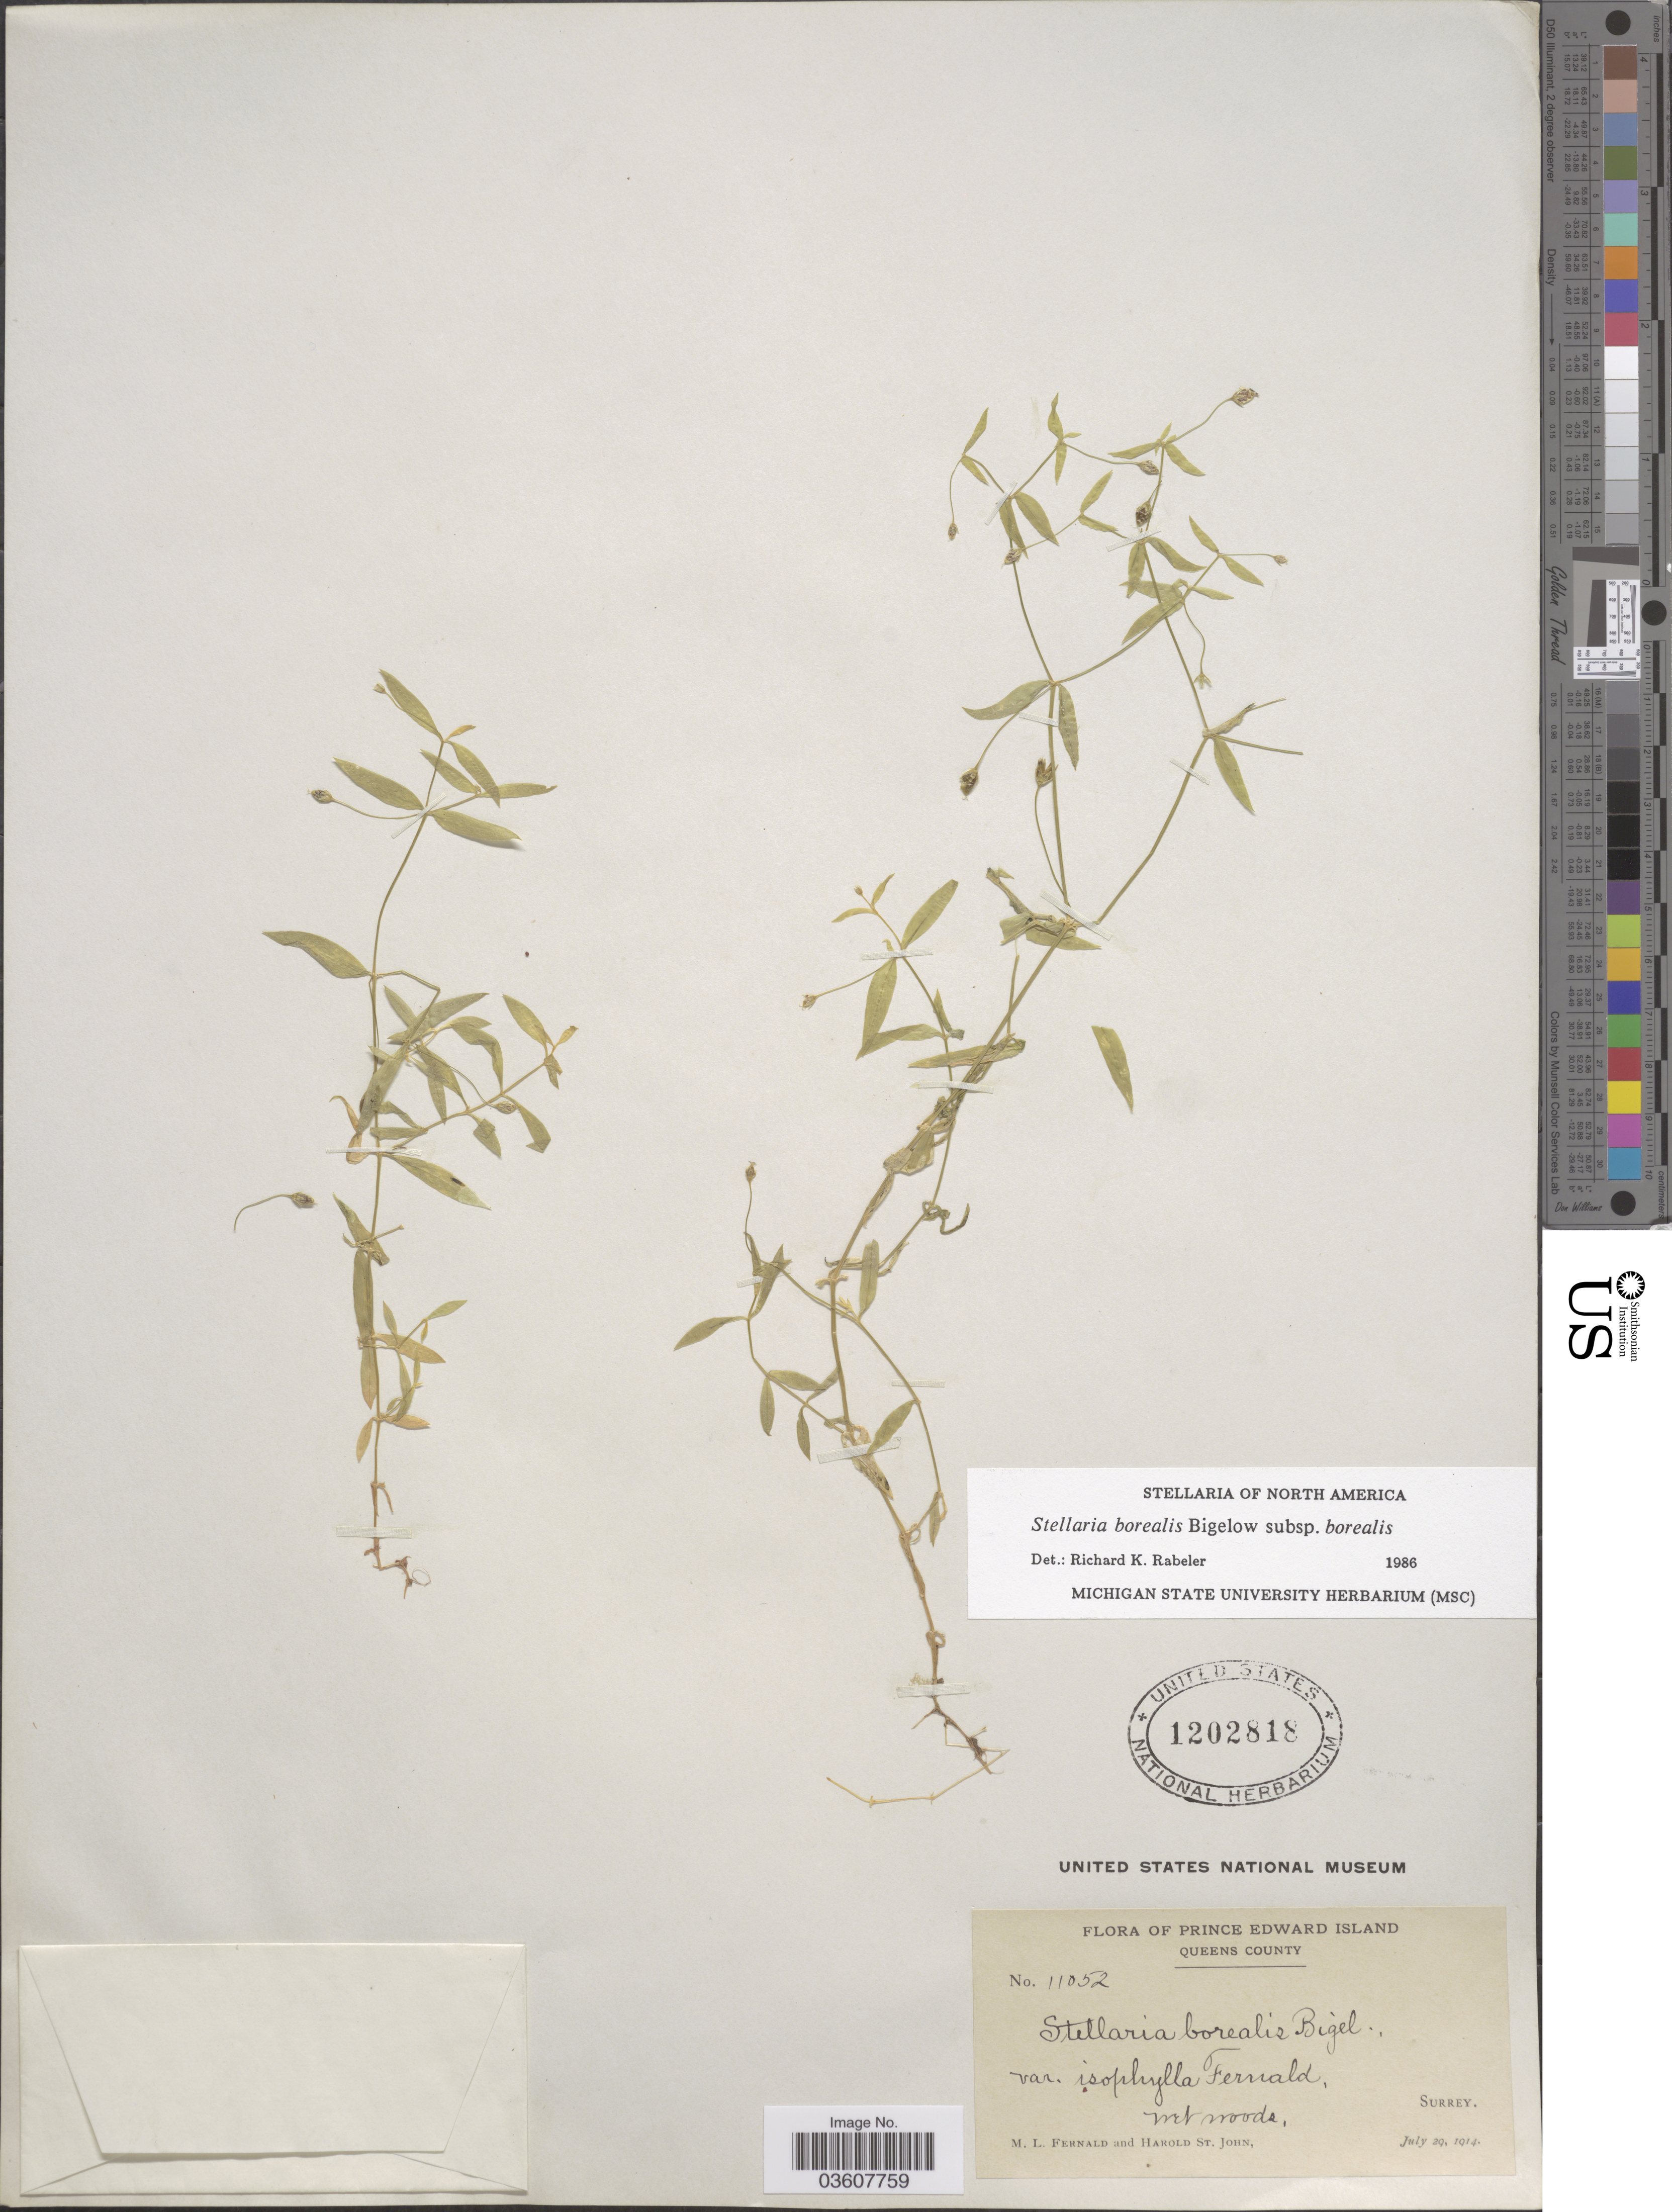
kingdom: Plantae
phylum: Tracheophyta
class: Magnoliopsida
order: Caryophyllales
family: Caryophyllaceae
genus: Stellaria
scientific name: Stellaria borealis subsp. borealis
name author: Bigelow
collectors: M. L. Fernald & H. St. John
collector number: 11052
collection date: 1914-07-29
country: Canada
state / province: Prince Edward Island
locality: Queens County. Surrey.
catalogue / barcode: US 1202818